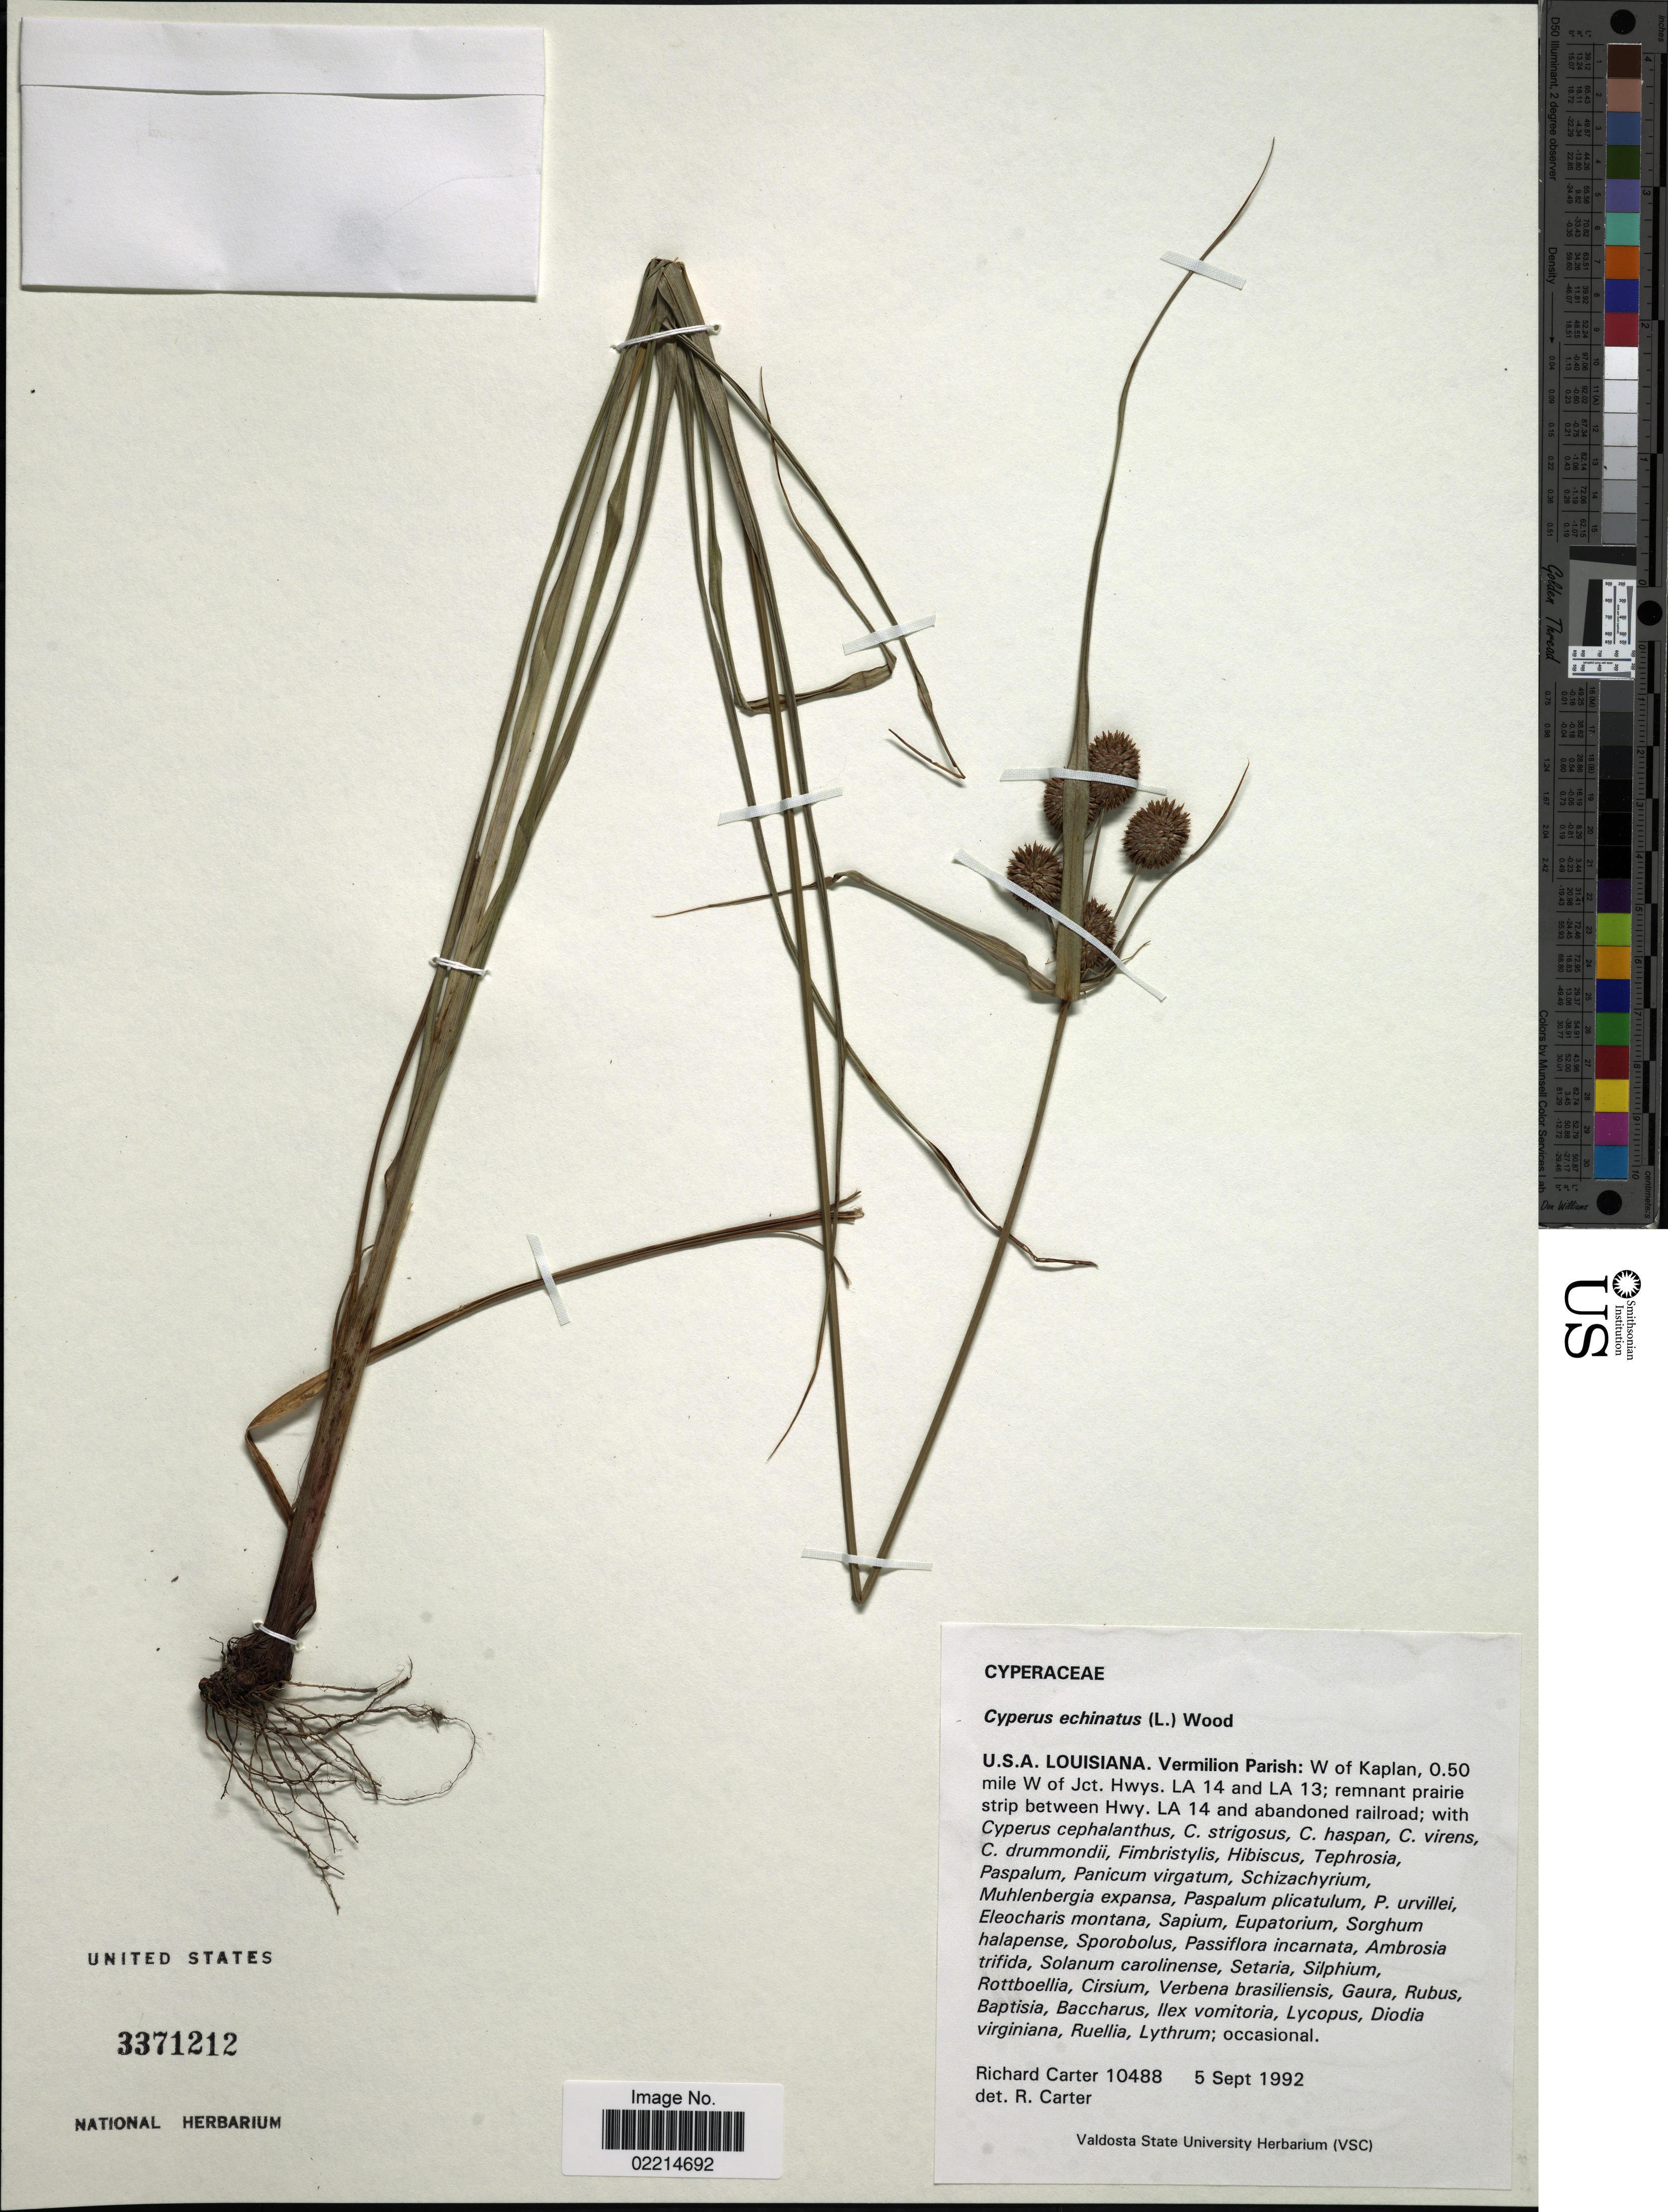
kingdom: Plantae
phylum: Tracheophyta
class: Liliopsida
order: Poales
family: Cyperaceae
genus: Cyperus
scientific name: Cyperus echinatus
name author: (L.) Alph. Wood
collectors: R. Carter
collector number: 10488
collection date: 1992-09-05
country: United States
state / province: Louisiana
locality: Vermilion Parish: W of Kaplan, 0.50 mile W of Jct. Hwys. LA 14 and LA 13; remnant prairie strip between Hwy. LA 14 and abandoned railroad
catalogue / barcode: US 3371212